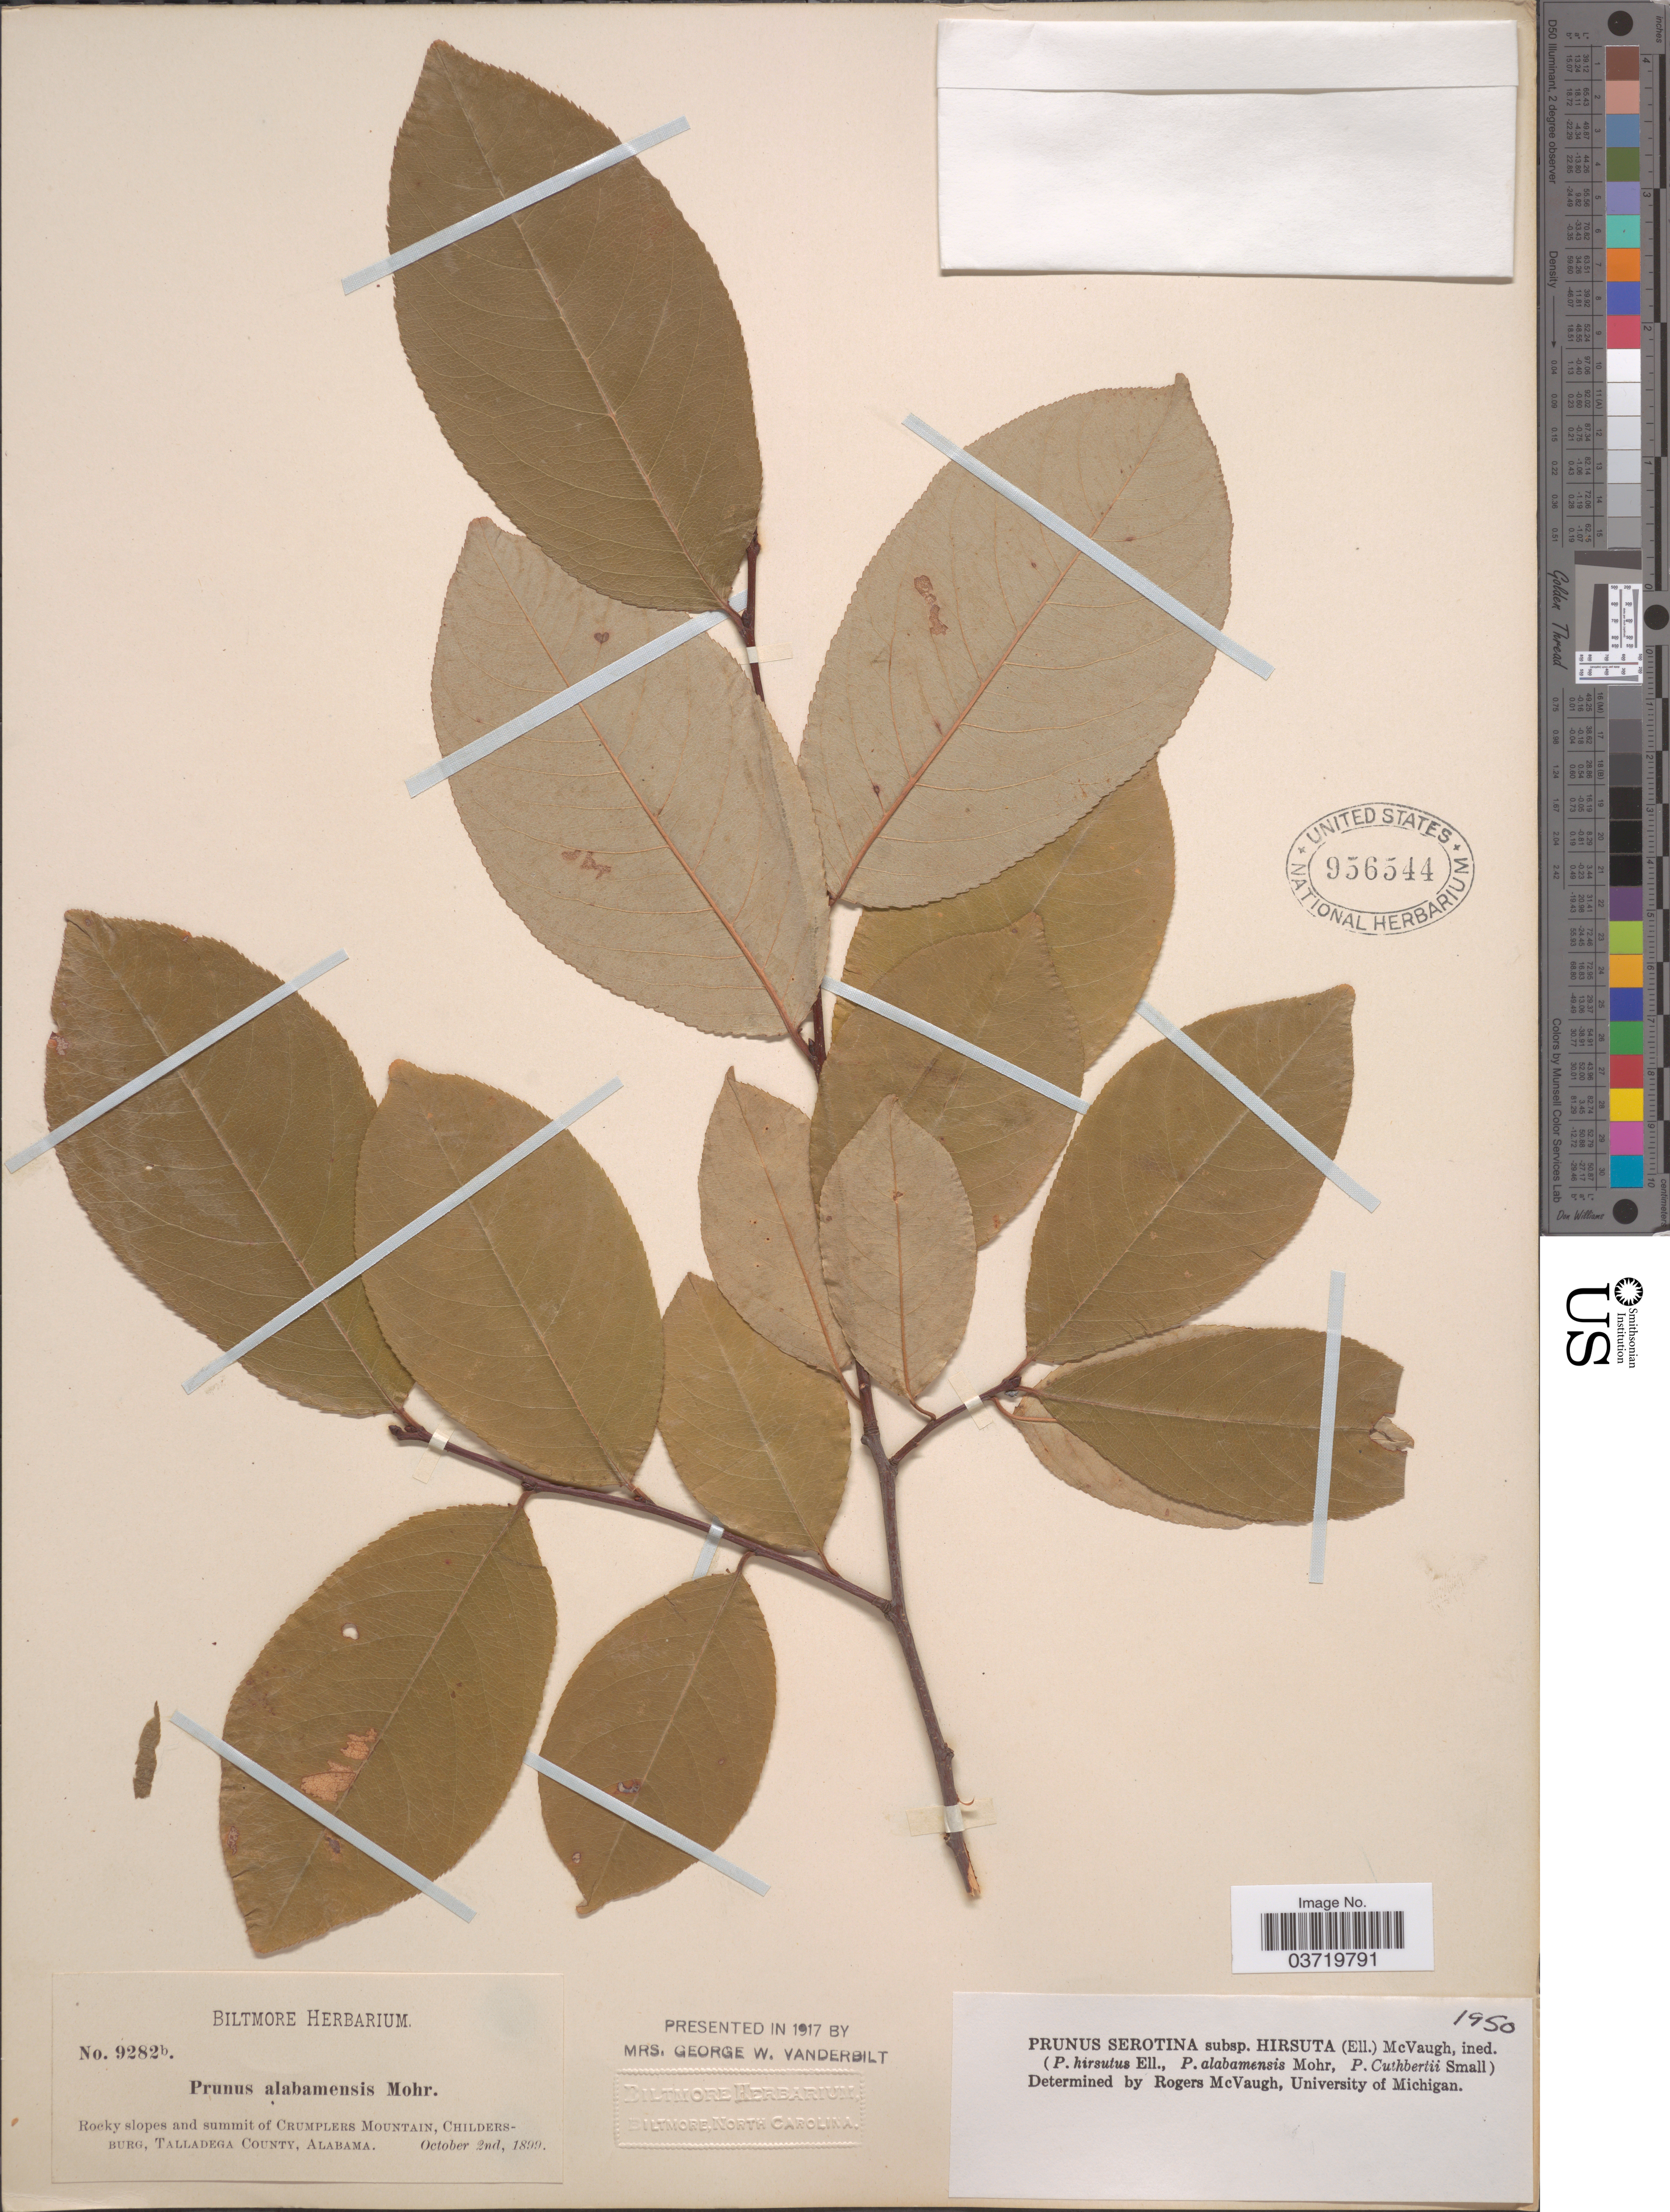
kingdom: Plantae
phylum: Tracheophyta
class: Magnoliopsida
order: Rosales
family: Rosaceae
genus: Prunus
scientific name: Prunus serotina var. serotina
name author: Ehrh.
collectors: ex herb. Biltmore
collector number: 9282b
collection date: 1899-10-02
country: United States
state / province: Alabama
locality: Rocky slopes and summit of Crumplers Mountain, Childersburg, Talladega County.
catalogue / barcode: US 956544